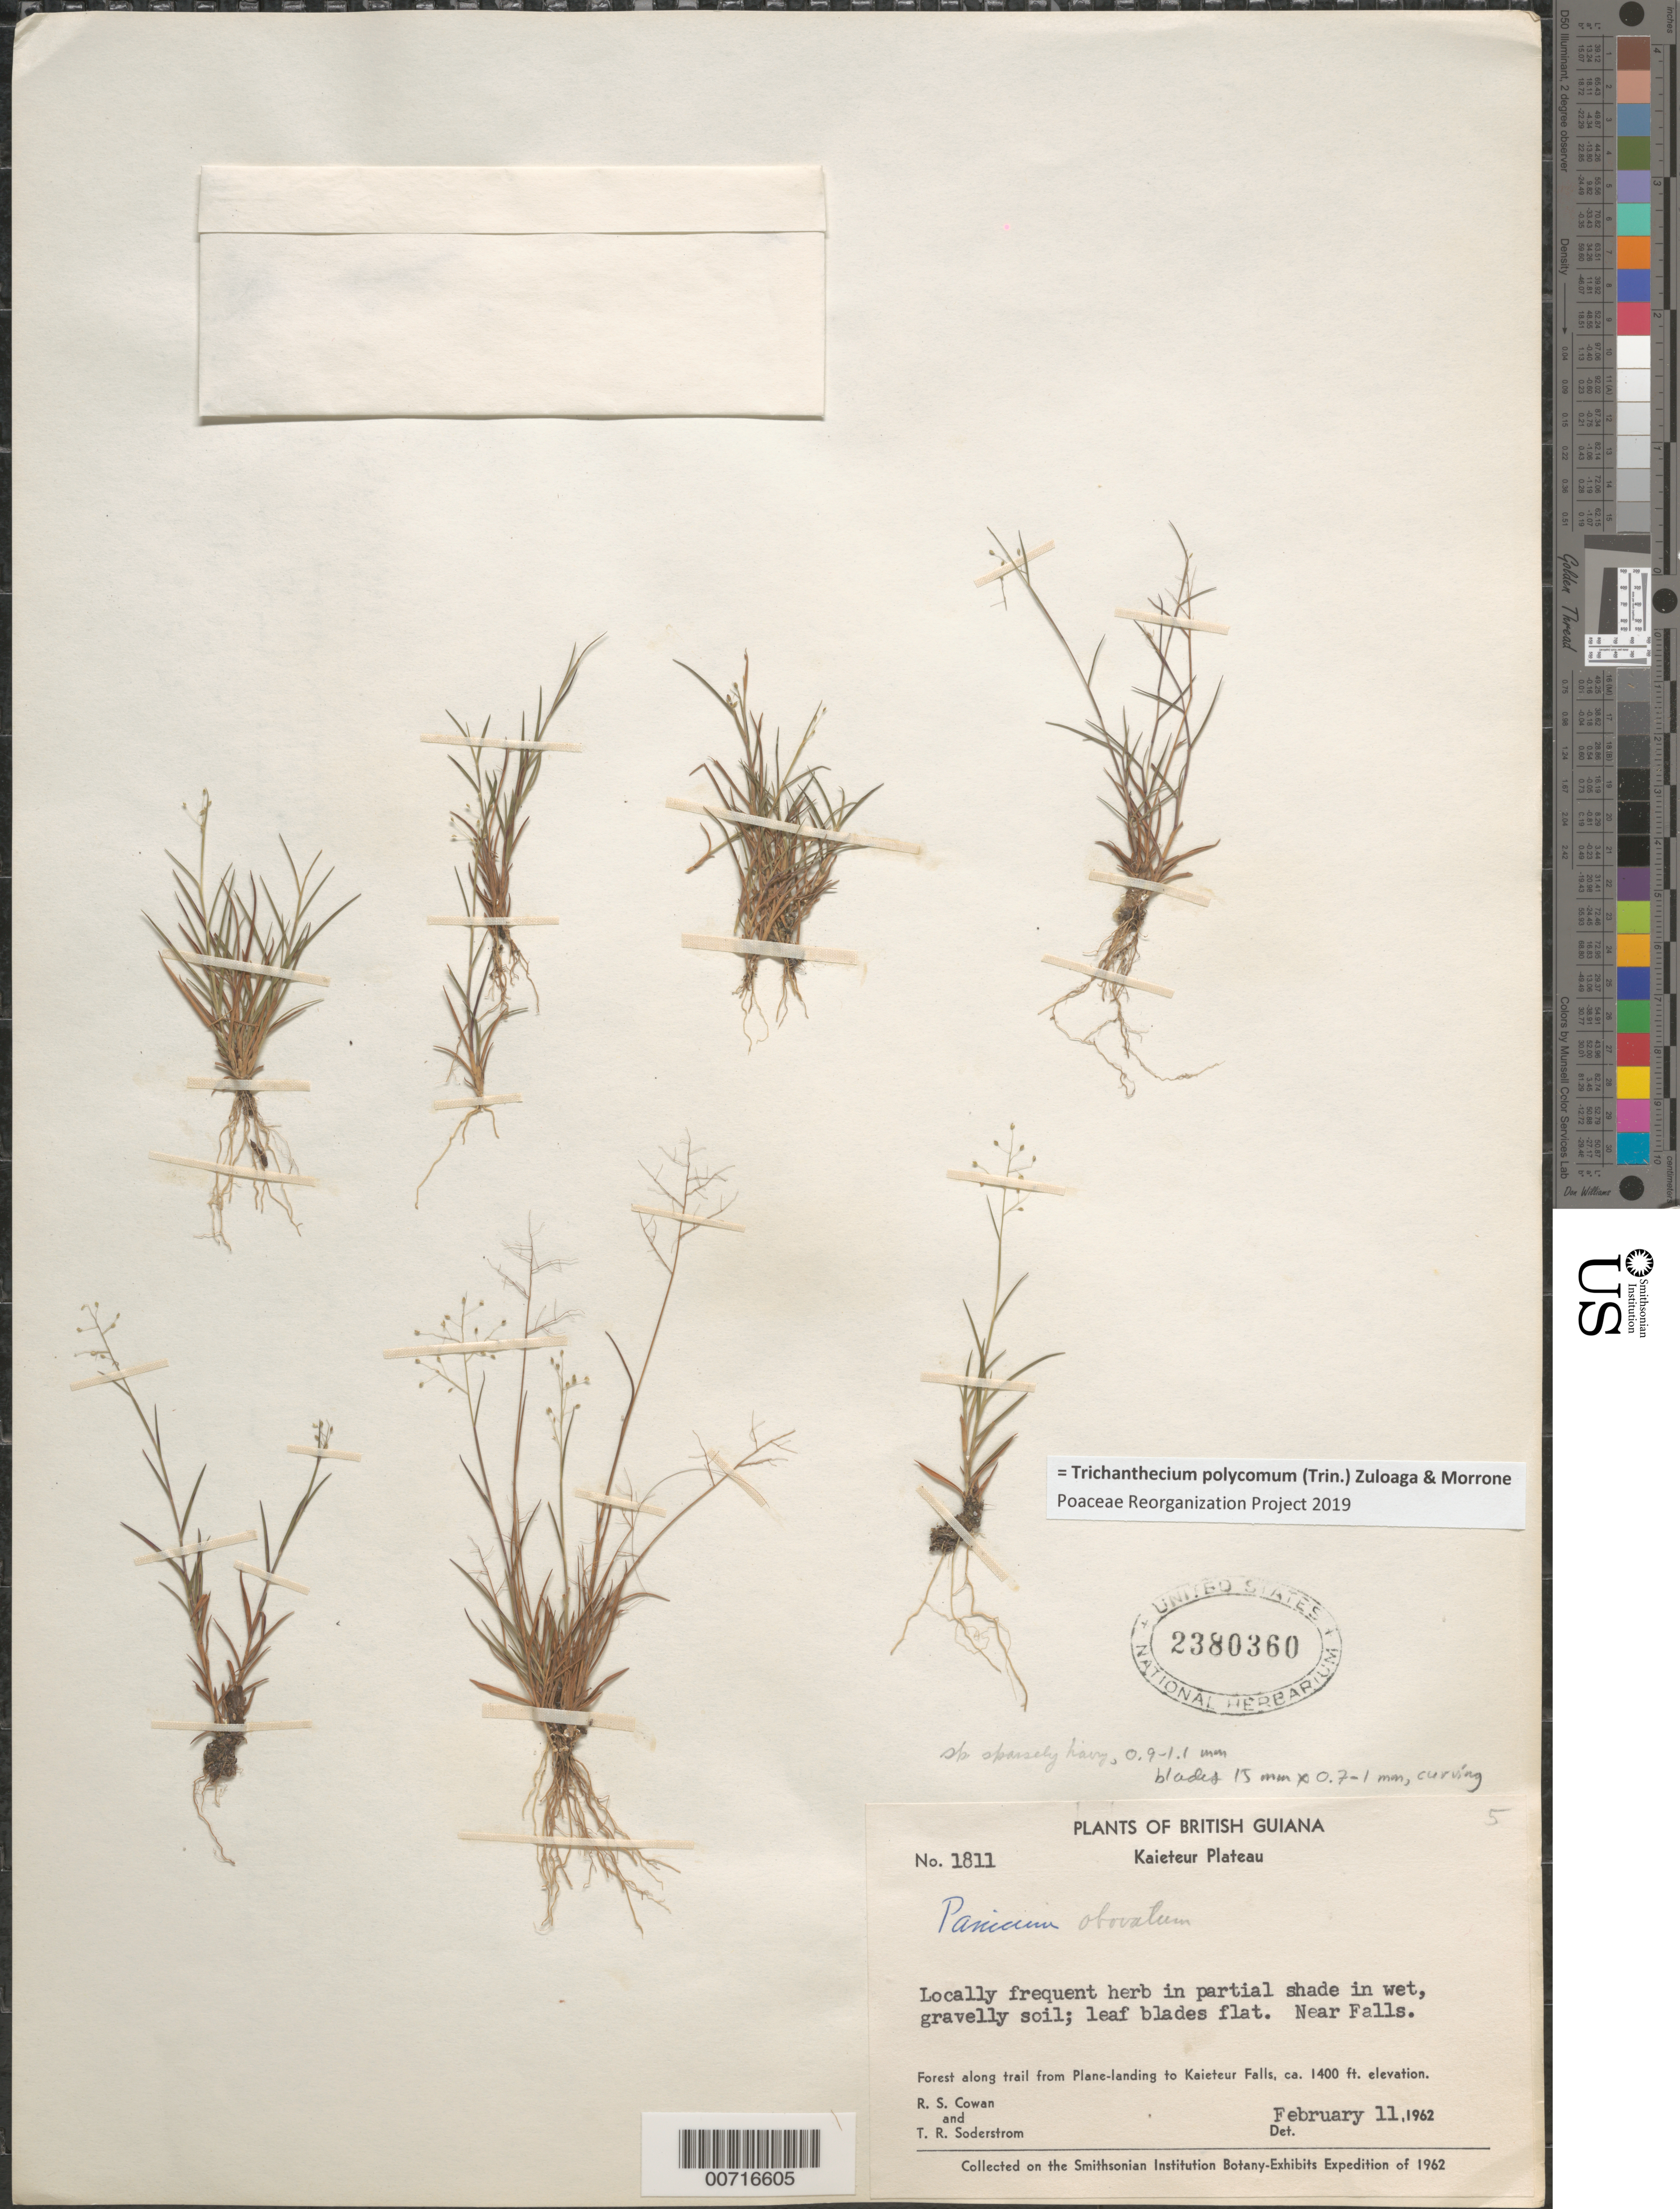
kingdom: Plantae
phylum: Tracheophyta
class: Liliopsida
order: Poales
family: Poaceae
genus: Trichanthecium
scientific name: Trichanthecium polycomum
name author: (Trin.) Zuloaga & Morrone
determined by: Poaceae Reorganization Project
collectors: R. S. Cowan & T. R. Soderstrom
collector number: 1811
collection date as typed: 11-Feb-62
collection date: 1962-02-11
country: Guyana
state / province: Potaro-Siparuni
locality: Kaieteur Plateau, along trail from plane landing to Kaieteur Falls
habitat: Partial shade in wet, gravelly soil near falls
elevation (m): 427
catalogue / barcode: US 3171882